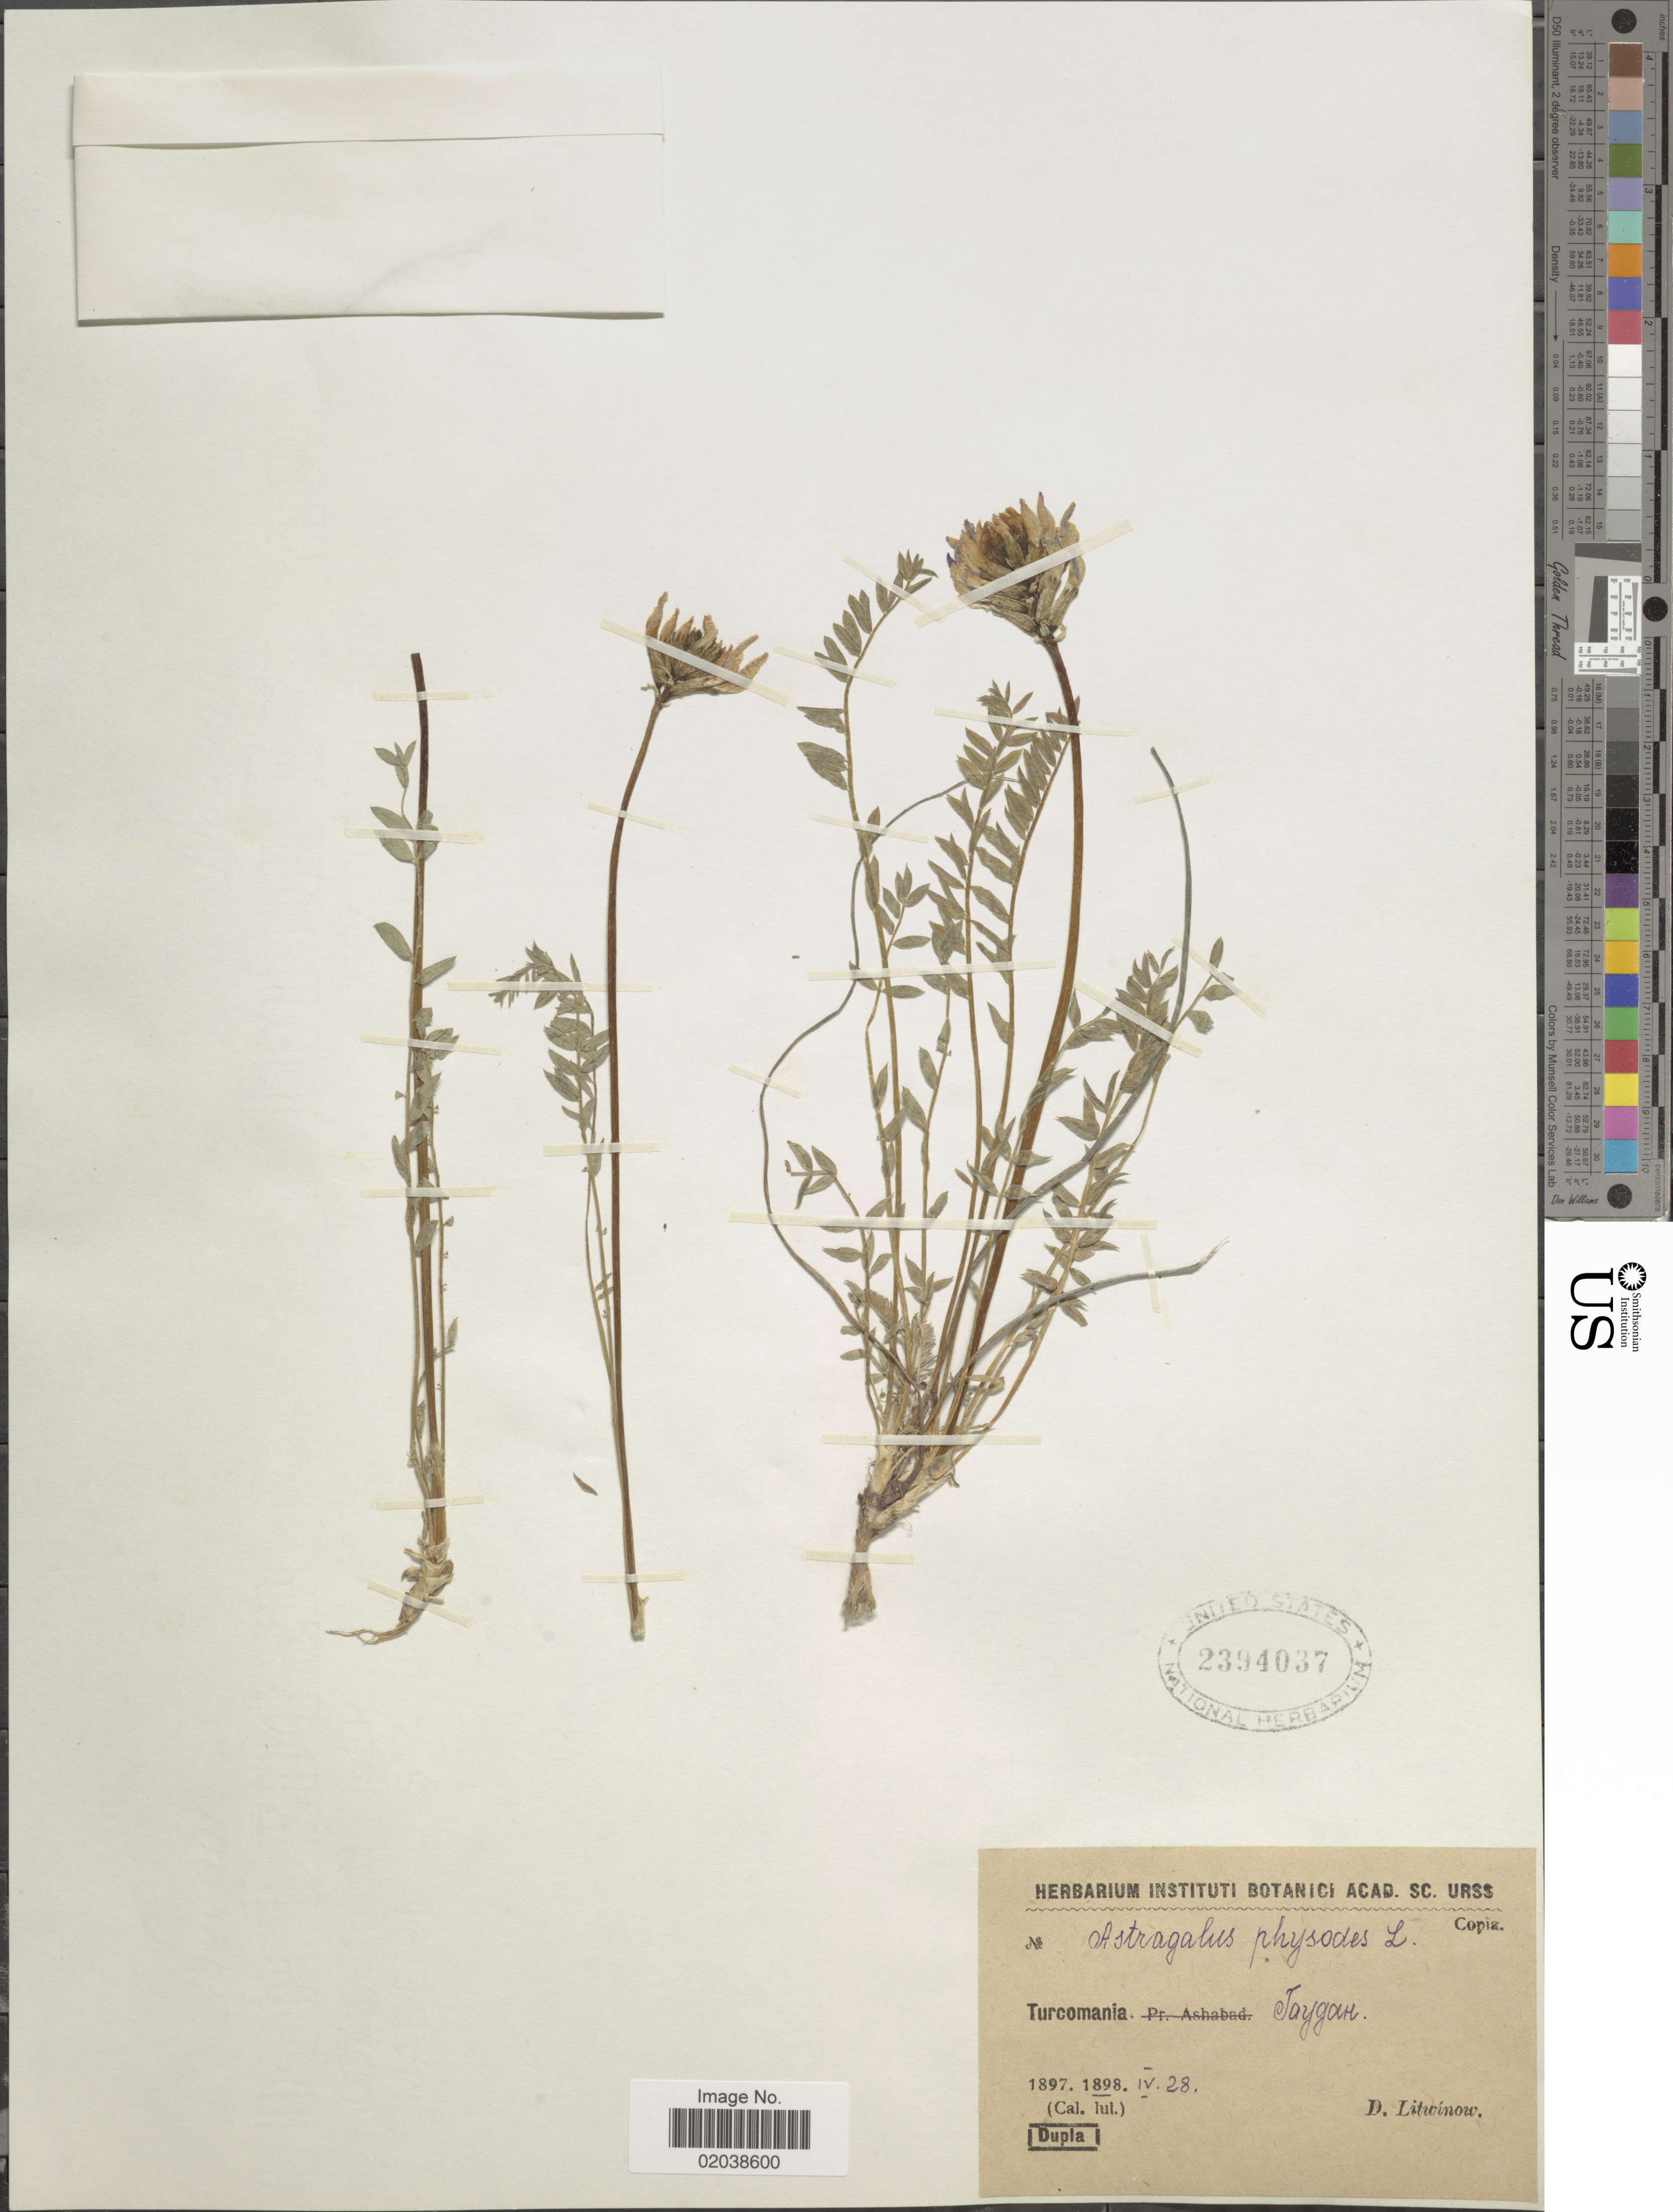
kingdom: Plantae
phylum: Tracheophyta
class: Magnoliopsida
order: Fabales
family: Fabaceae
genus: Astragalus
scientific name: Astragalus physodes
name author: L.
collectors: D. Litwinow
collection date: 1898-04-28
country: Turkmenistan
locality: Turcomania. Taygah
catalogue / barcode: US 2394037